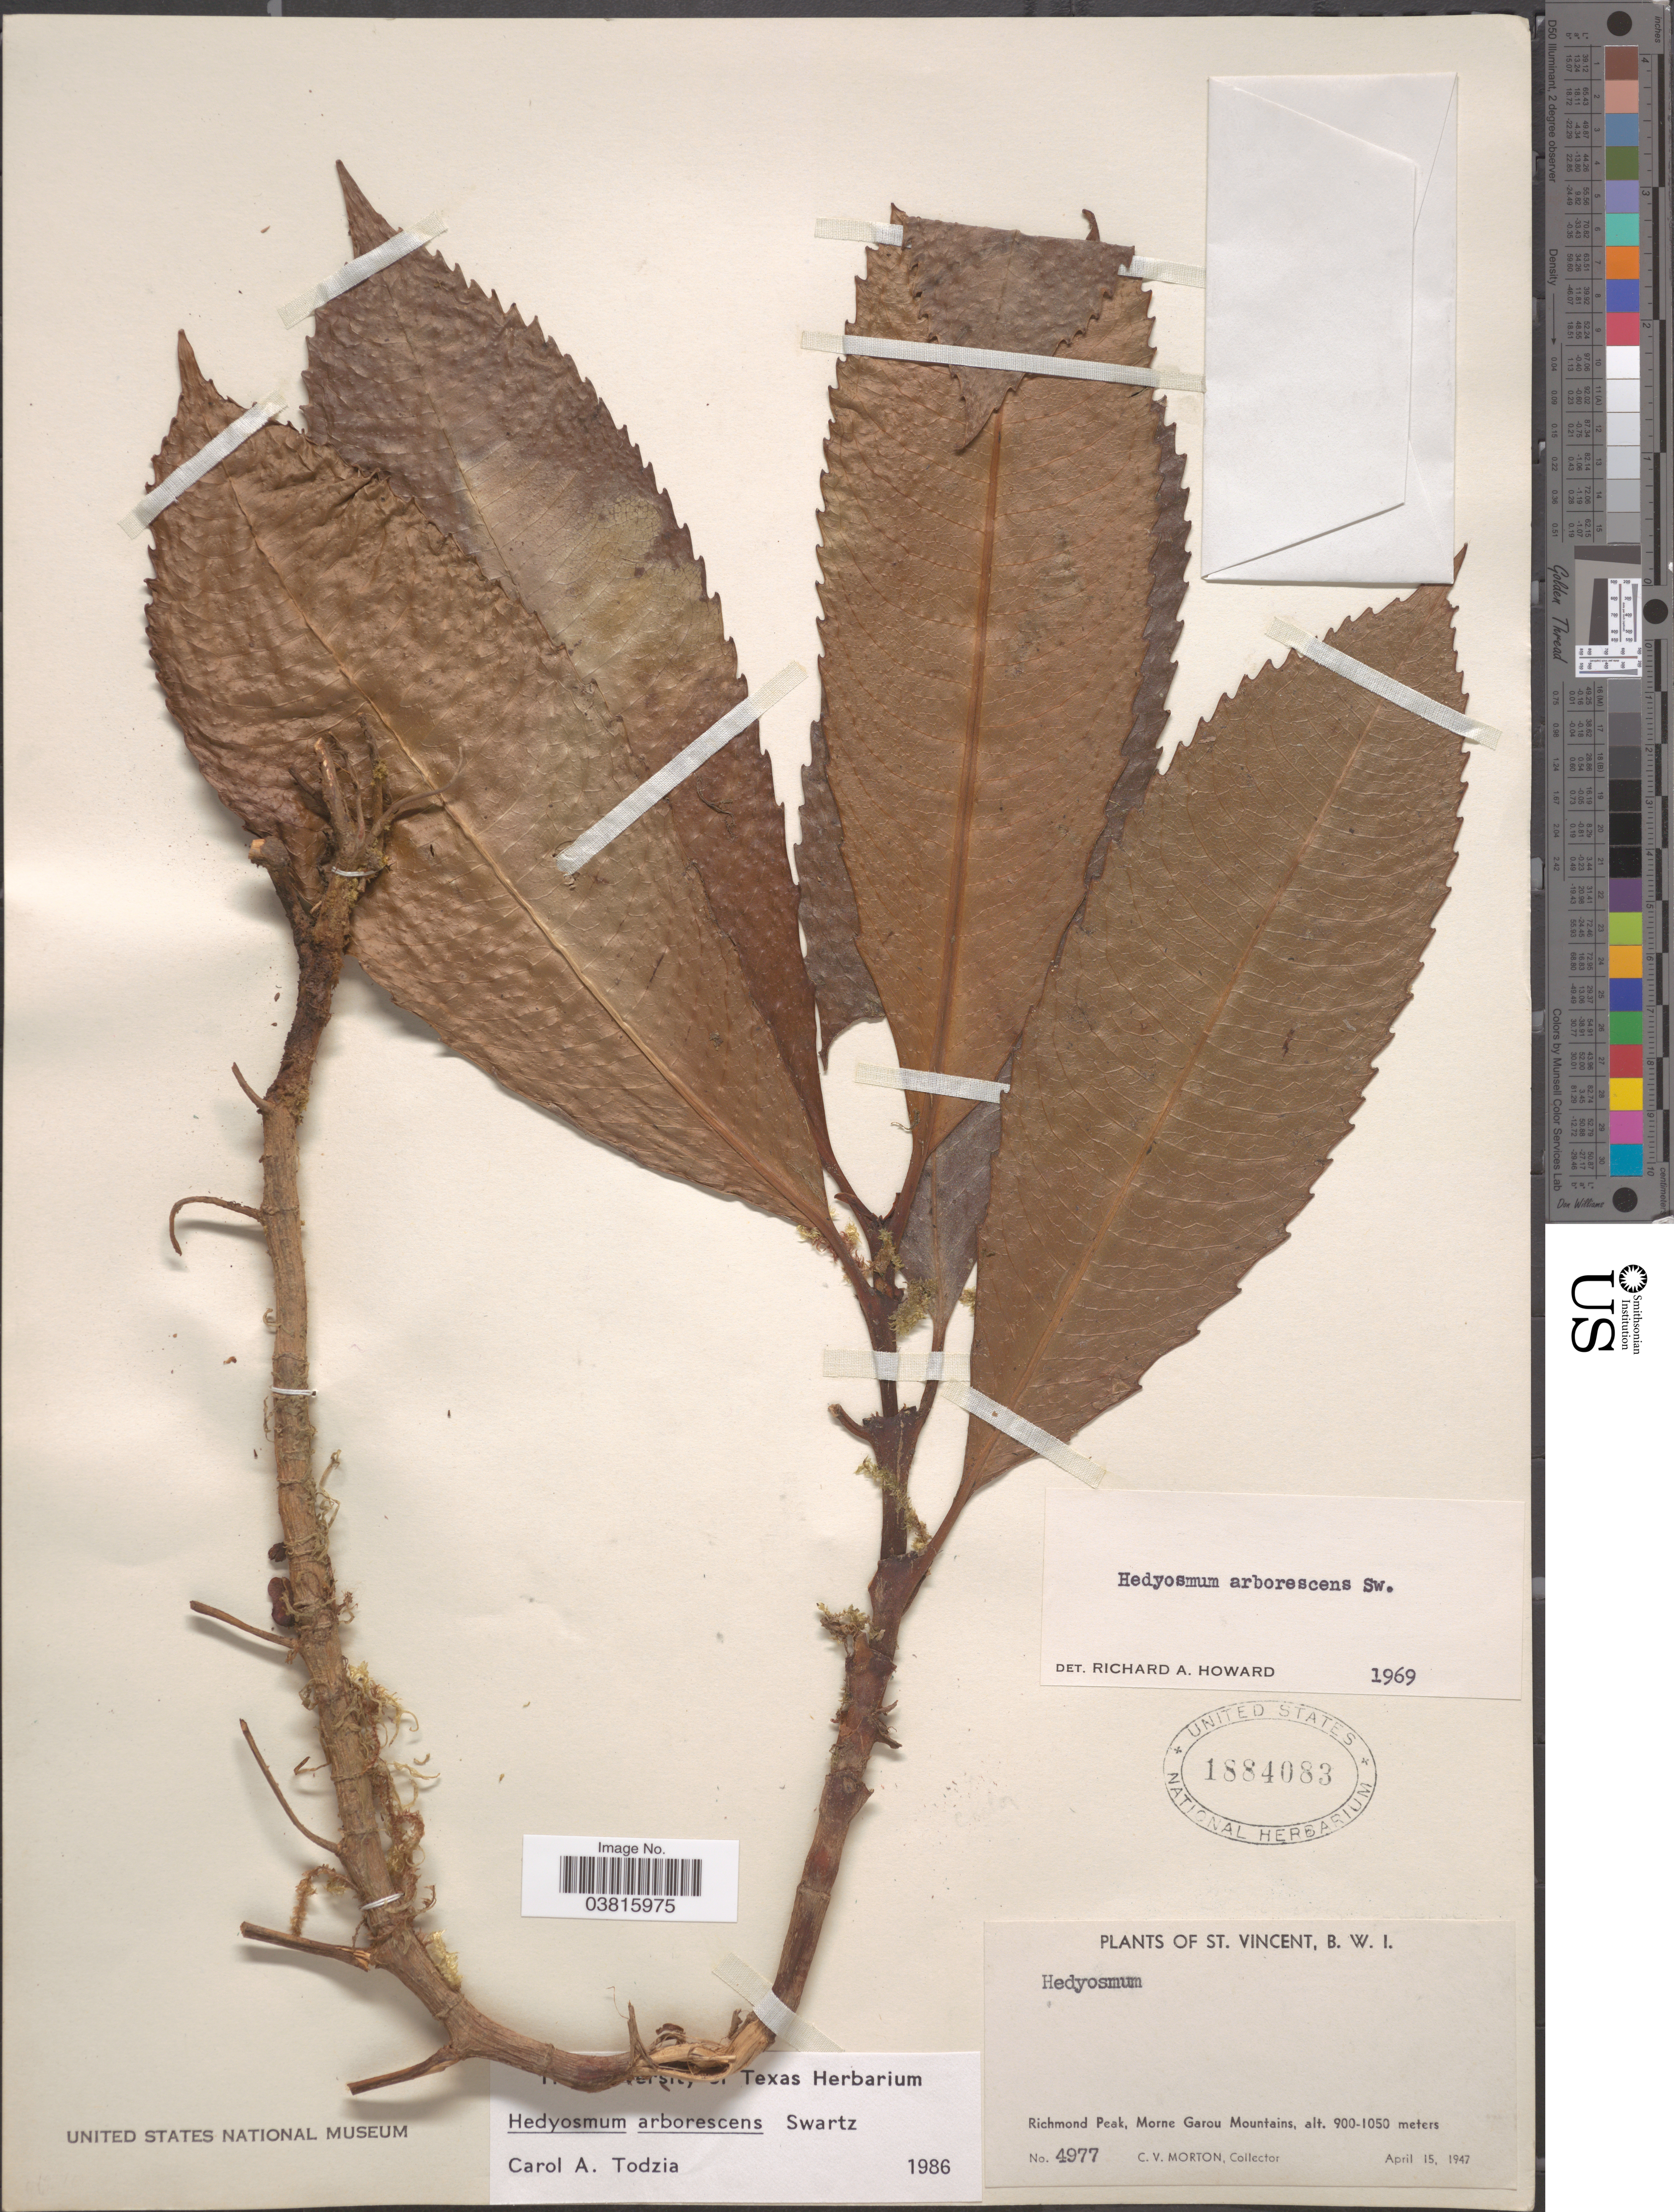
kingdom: Plantae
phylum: Tracheophyta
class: Magnoliopsida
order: Chloranthales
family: Chloranthaceae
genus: Hedyosmum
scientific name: Hedyosmum arborescens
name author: Sw.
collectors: C. V. Morton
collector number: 4977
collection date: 1947-04-15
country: St. Vincent - Grenadines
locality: St. Vincent, B.W.I. Richmond Peak, Morne Garou Mountains.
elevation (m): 900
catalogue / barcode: US 1884083